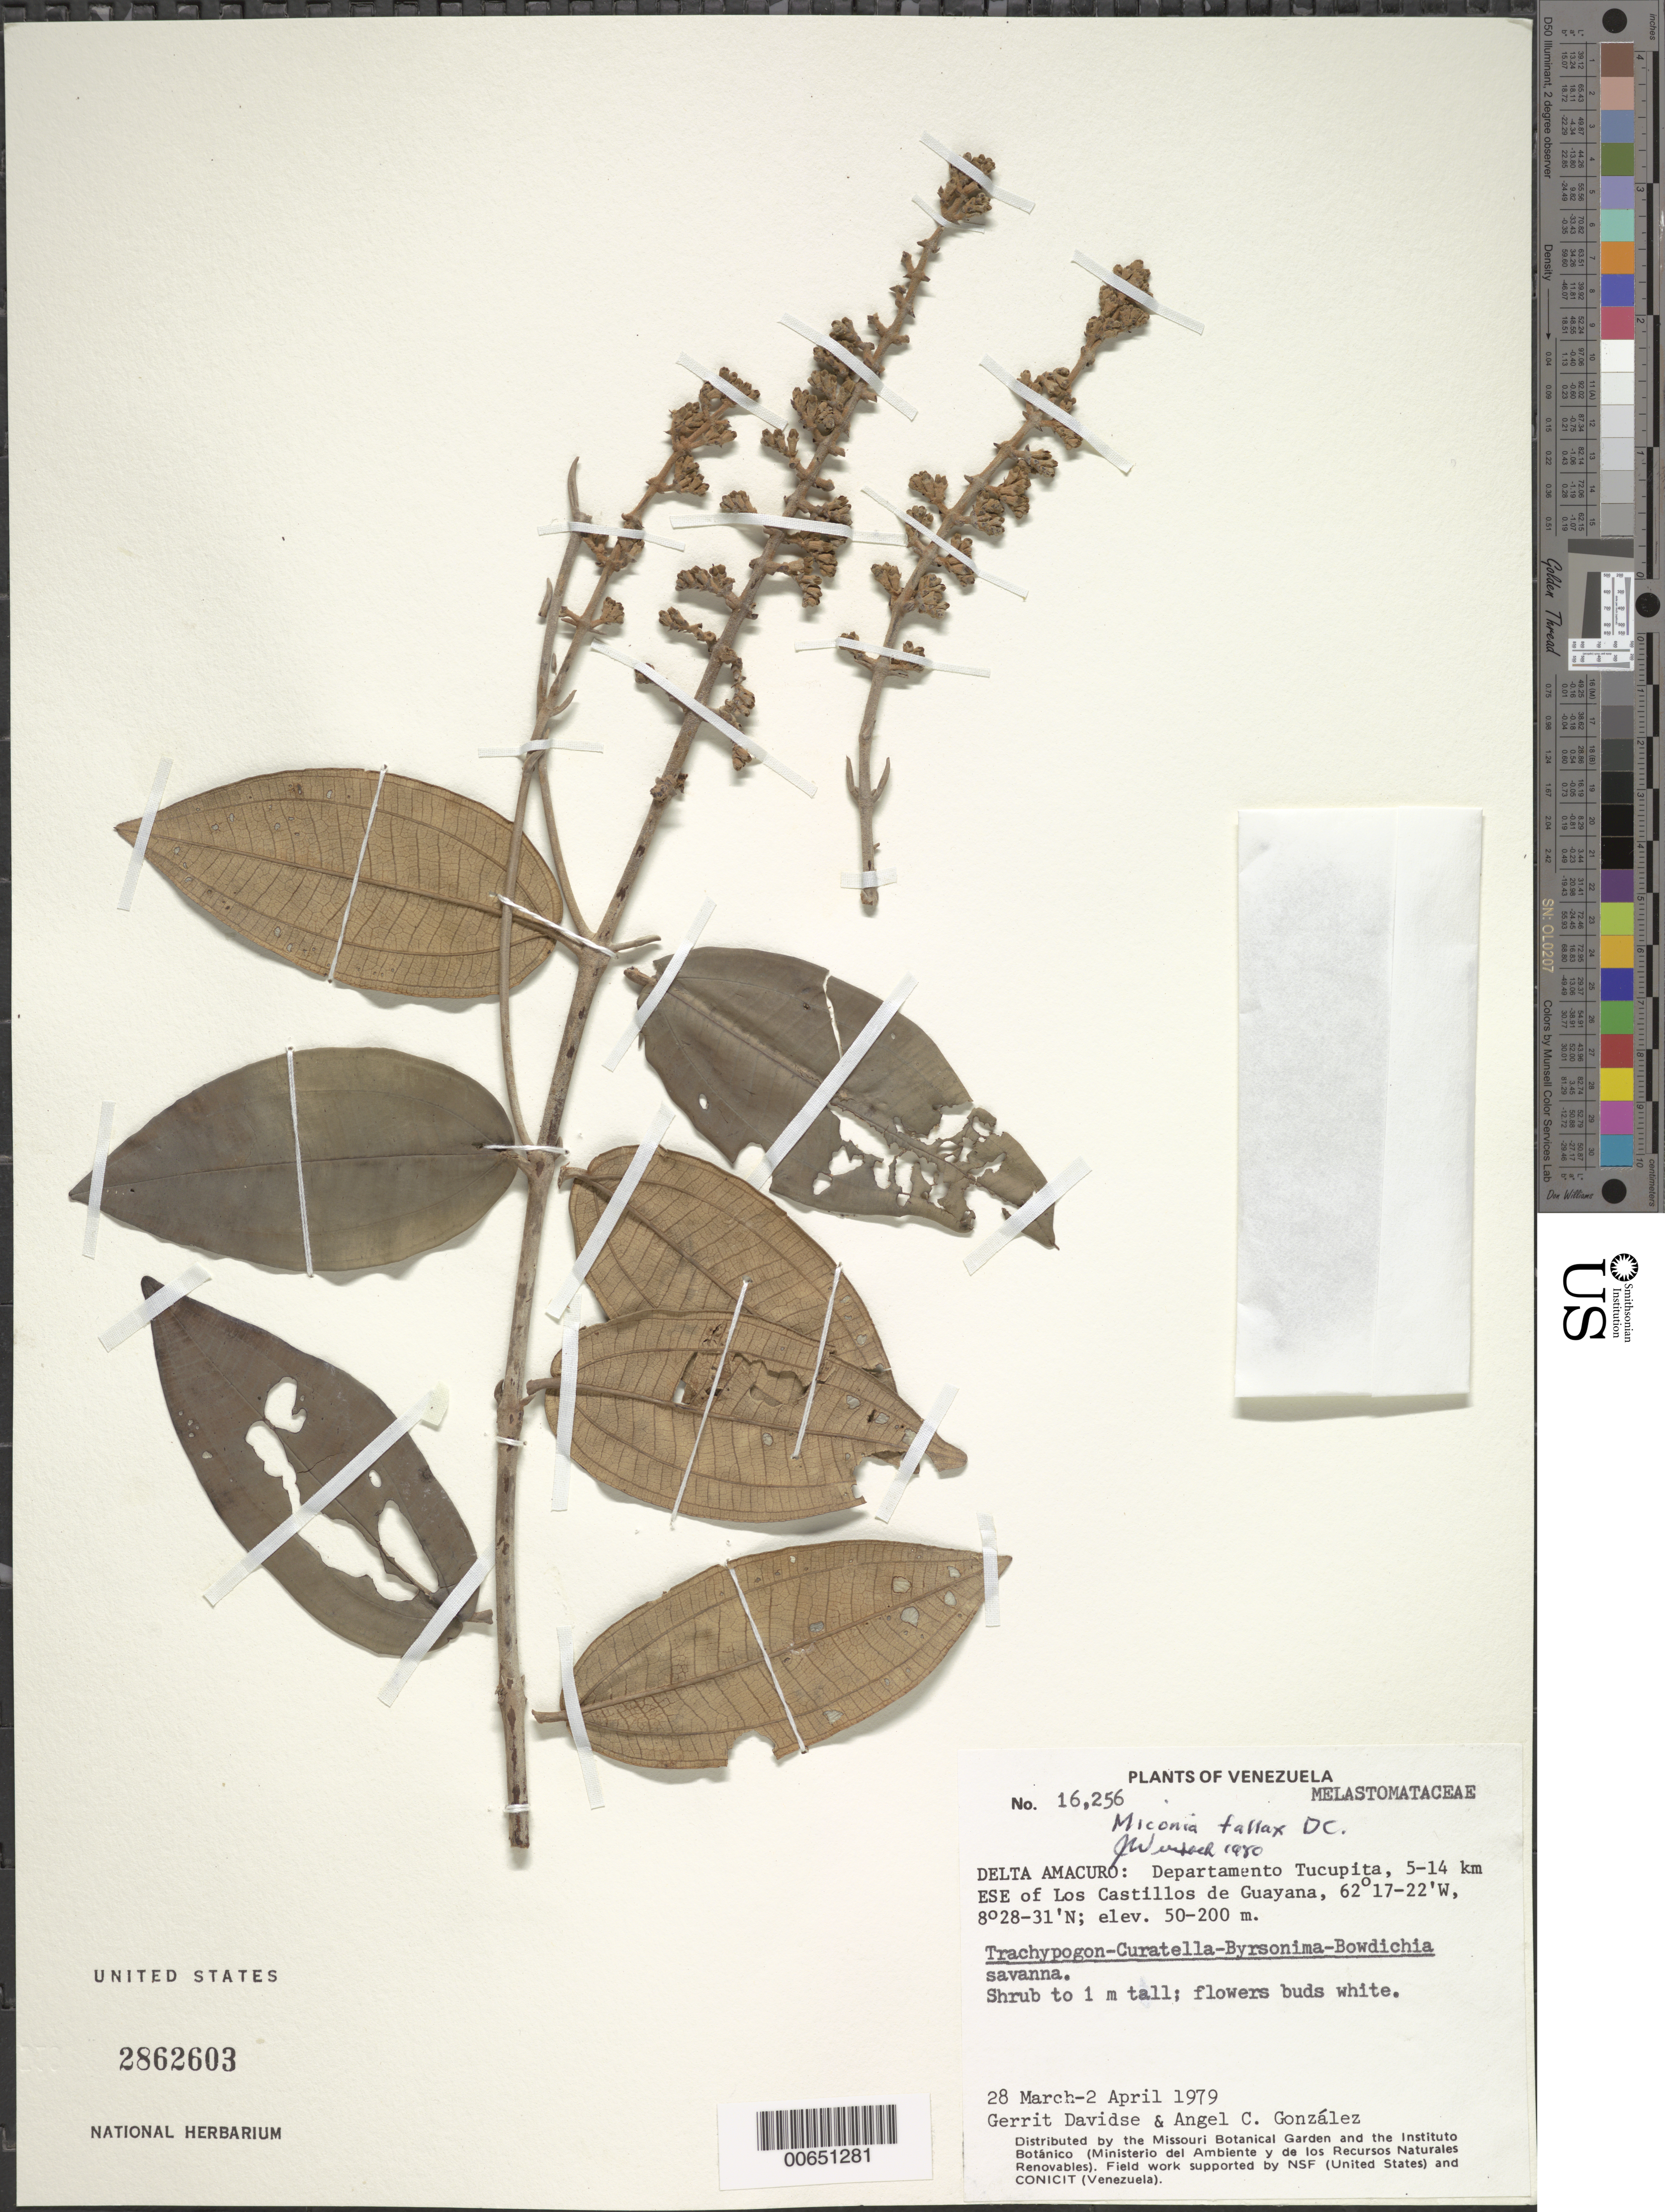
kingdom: Plantae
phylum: Tracheophyta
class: Magnoliopsida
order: Myrtales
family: Melastomataceae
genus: Miconia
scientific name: Miconia fallax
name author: DC.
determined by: Wurdack, John J., (US), US (UNITED STATES)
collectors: G. Davidse & A. C. González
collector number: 16256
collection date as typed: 28-Mar-79 to 2-Apr-79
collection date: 1979-03-28/1979-04-02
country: Venezuela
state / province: Delta Amacuro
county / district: Tucupita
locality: Los Castillos de Guayana, 5-14 km ESE of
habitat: Trachypogon-Curatella-Byrsonima-Bowdichia savanna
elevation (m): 50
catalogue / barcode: US 2862603